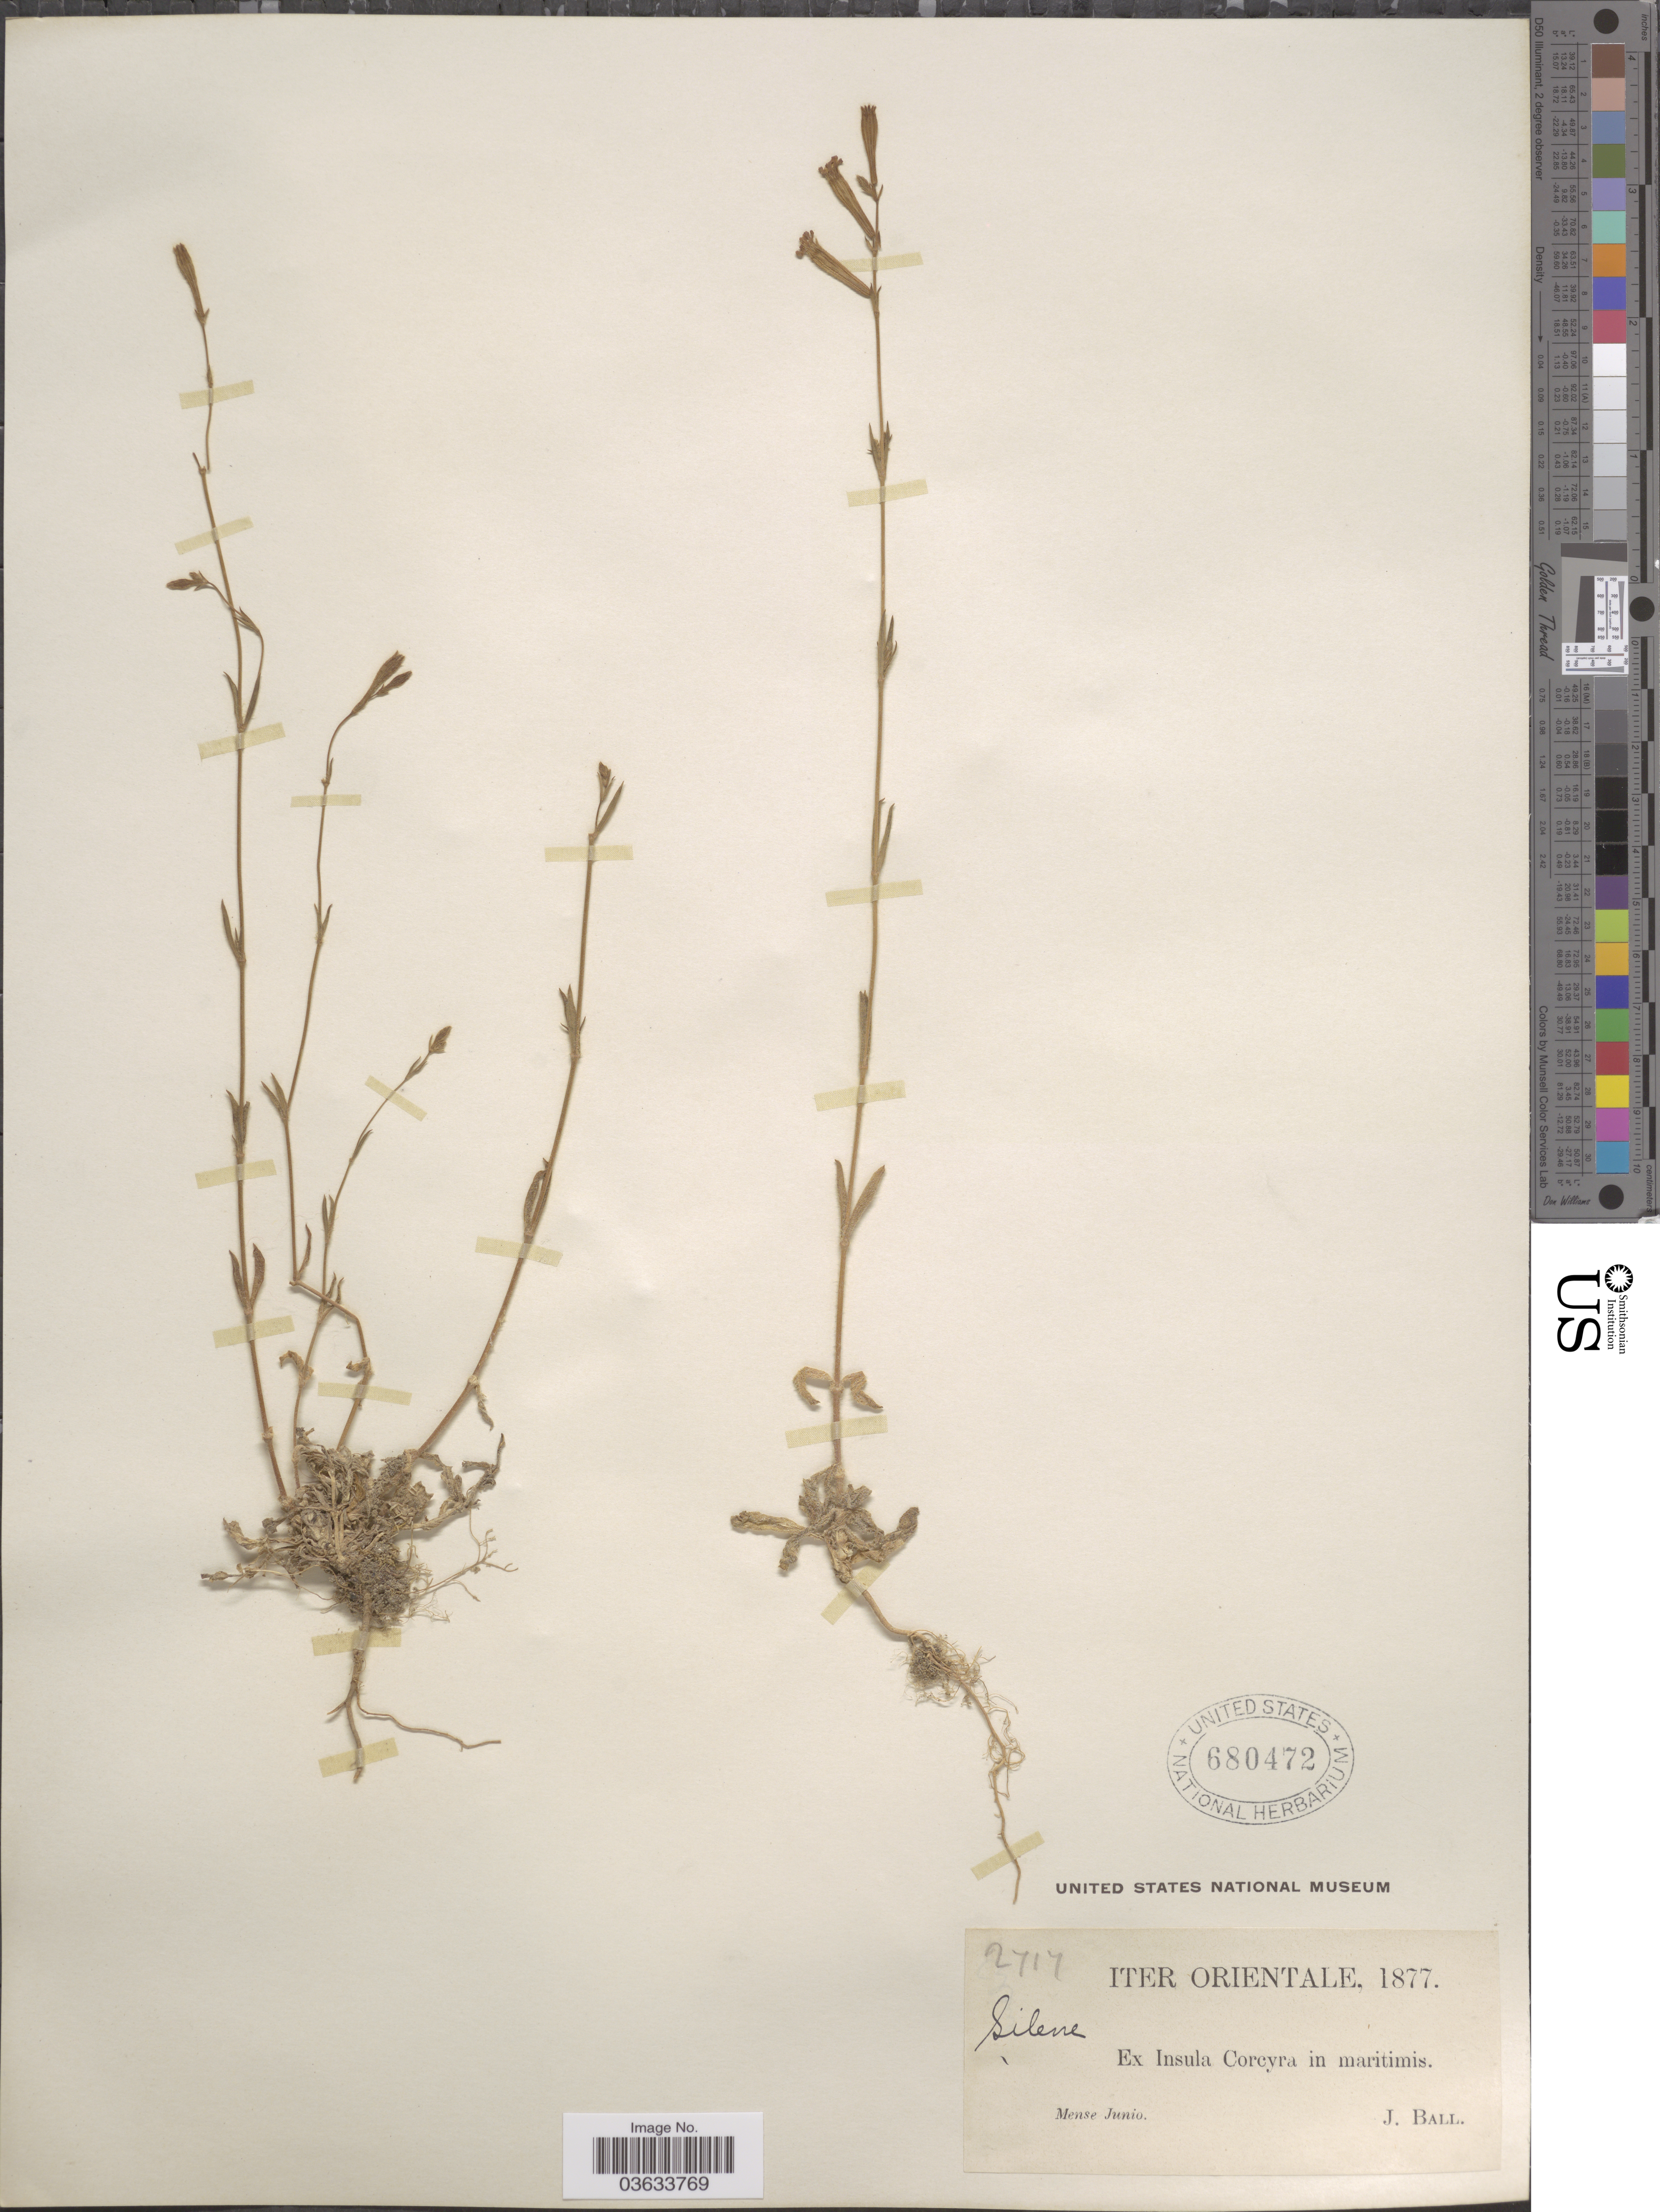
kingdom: Plantae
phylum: Tracheophyta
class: Magnoliopsida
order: Caryophyllales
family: Caryophyllaceae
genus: Silene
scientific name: Silene sp.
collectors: J. Ball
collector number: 2717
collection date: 1877-06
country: Greece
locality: Iter Orientale. Ex Insula Corcyra in maritimis.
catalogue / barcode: US 680472